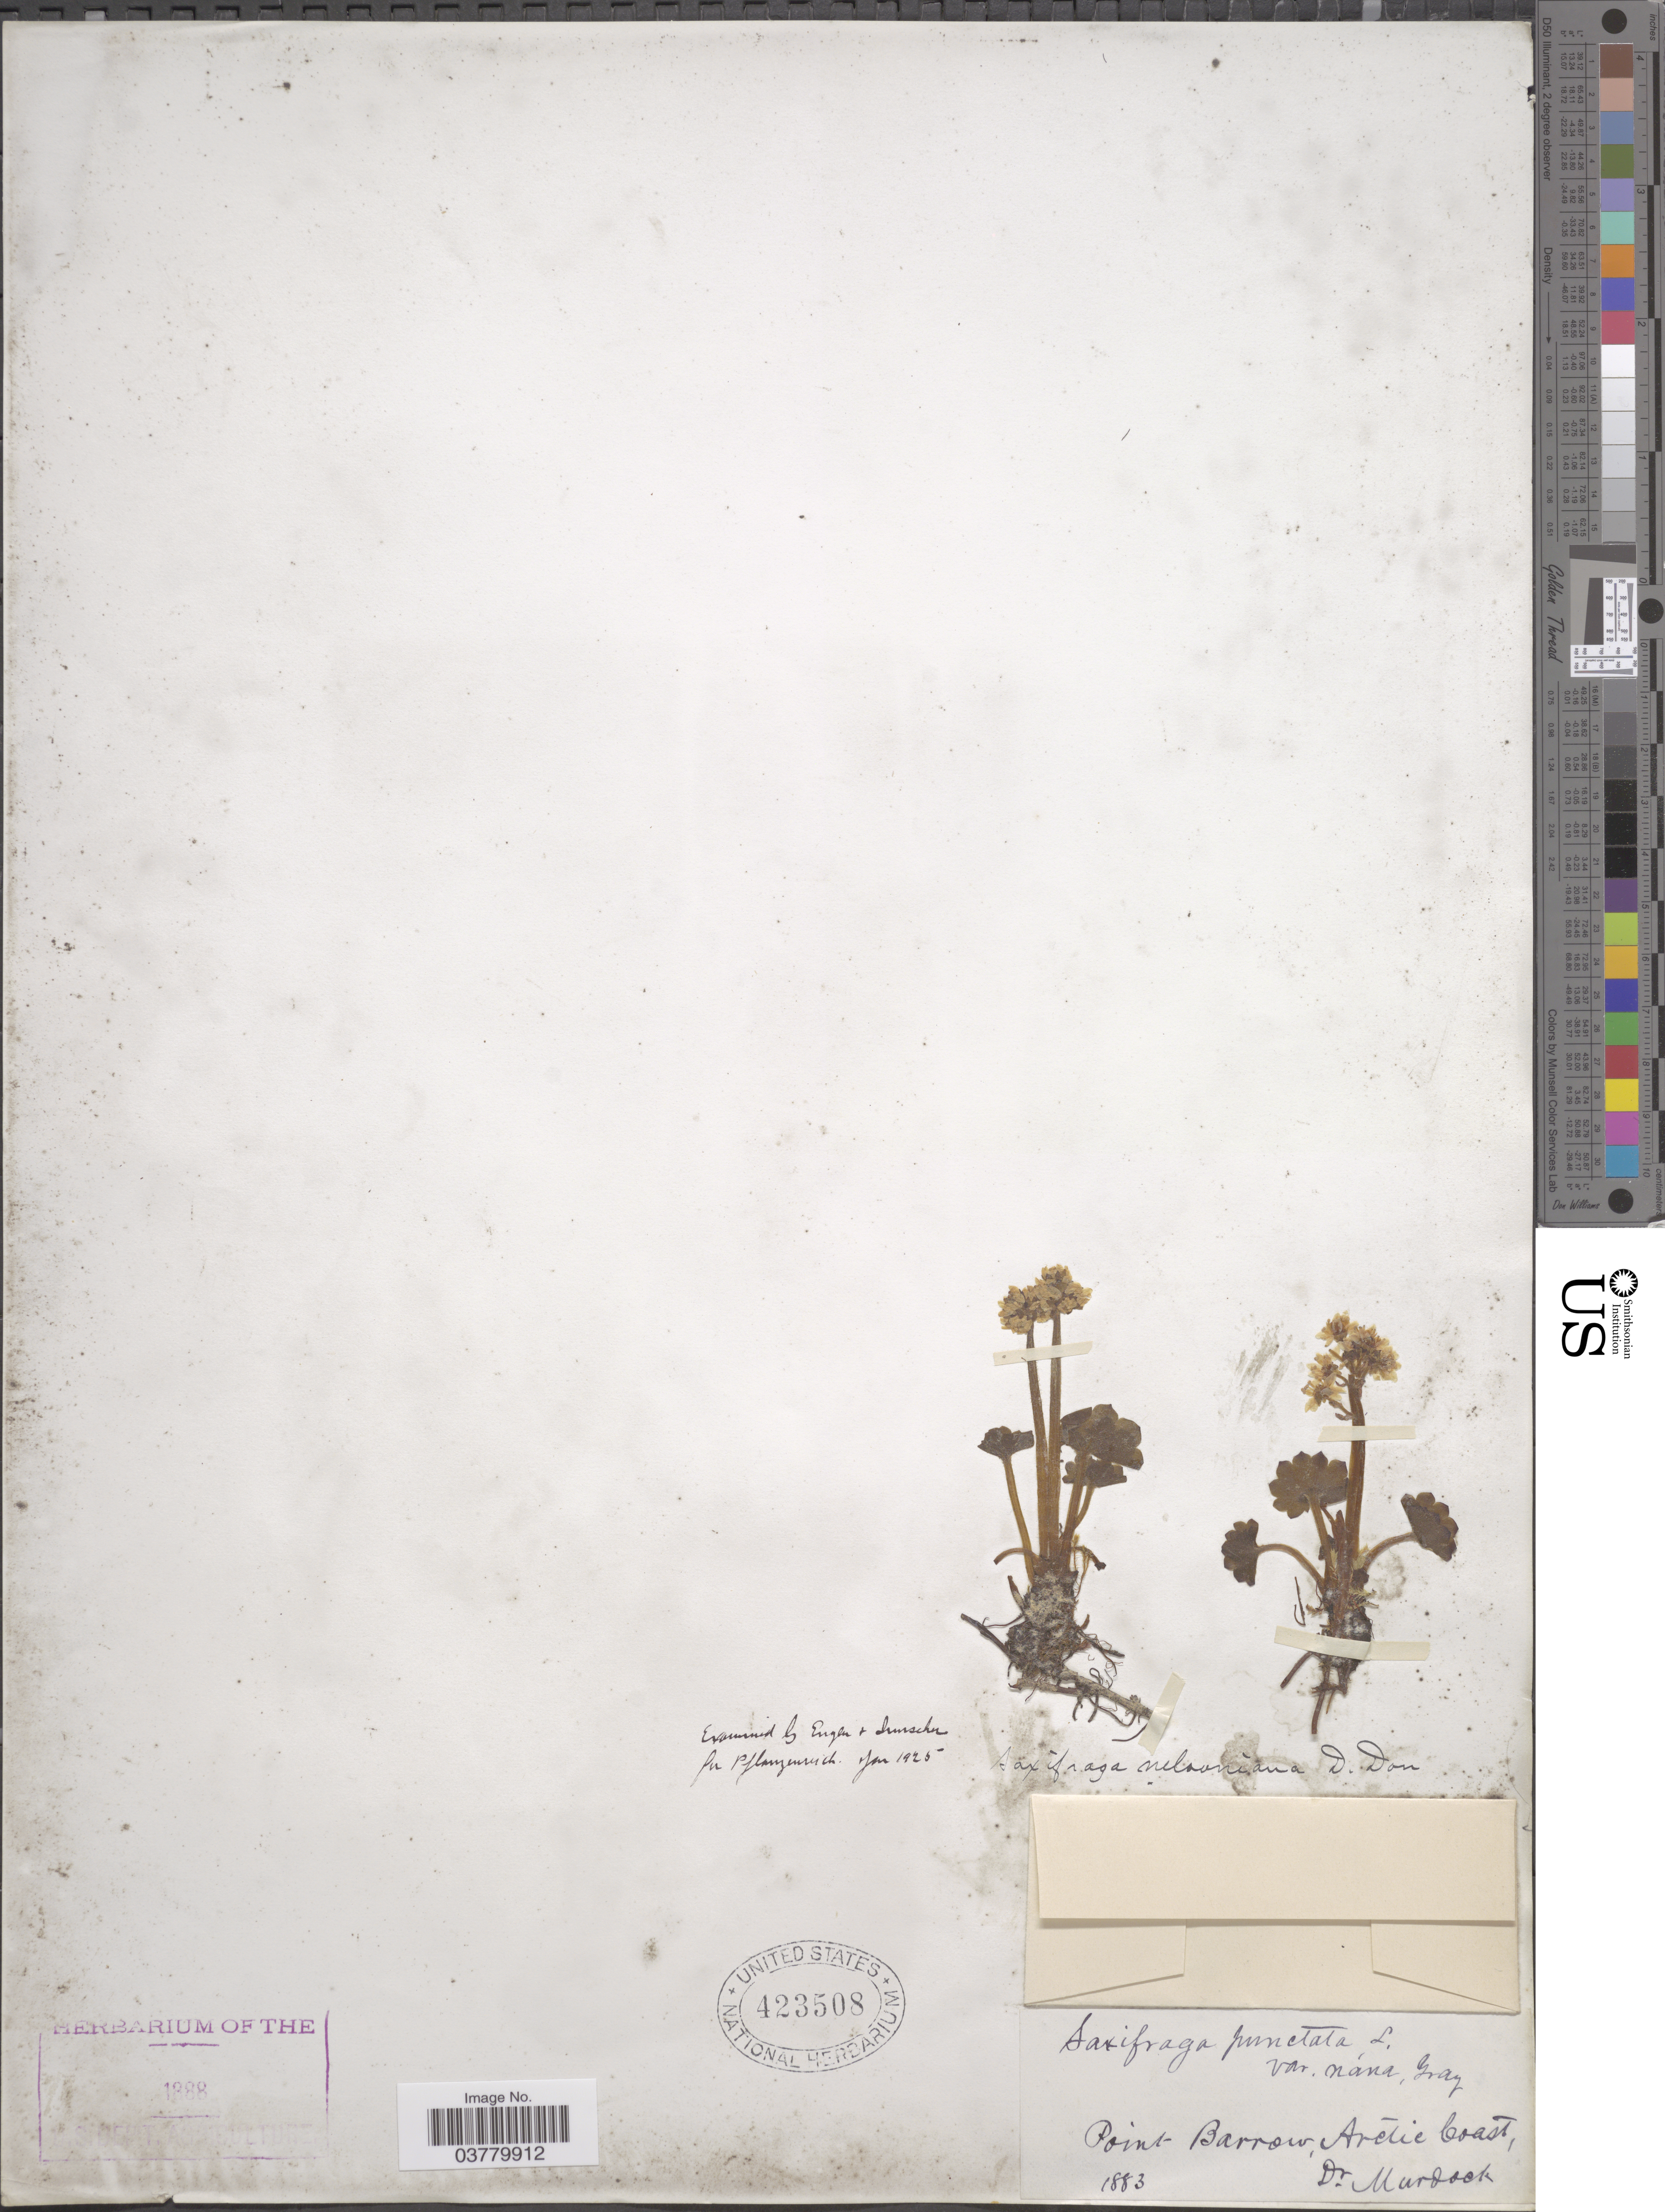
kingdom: Plantae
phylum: Tracheophyta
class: Magnoliopsida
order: Saxifragales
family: Saxifragaceae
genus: Micranthes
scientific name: Micranthes nelsoniana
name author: (D. Don) Small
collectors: -. Murdock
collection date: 1883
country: United States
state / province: Alaska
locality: Point - Barrow, Arctic Coast.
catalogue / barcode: US 423508